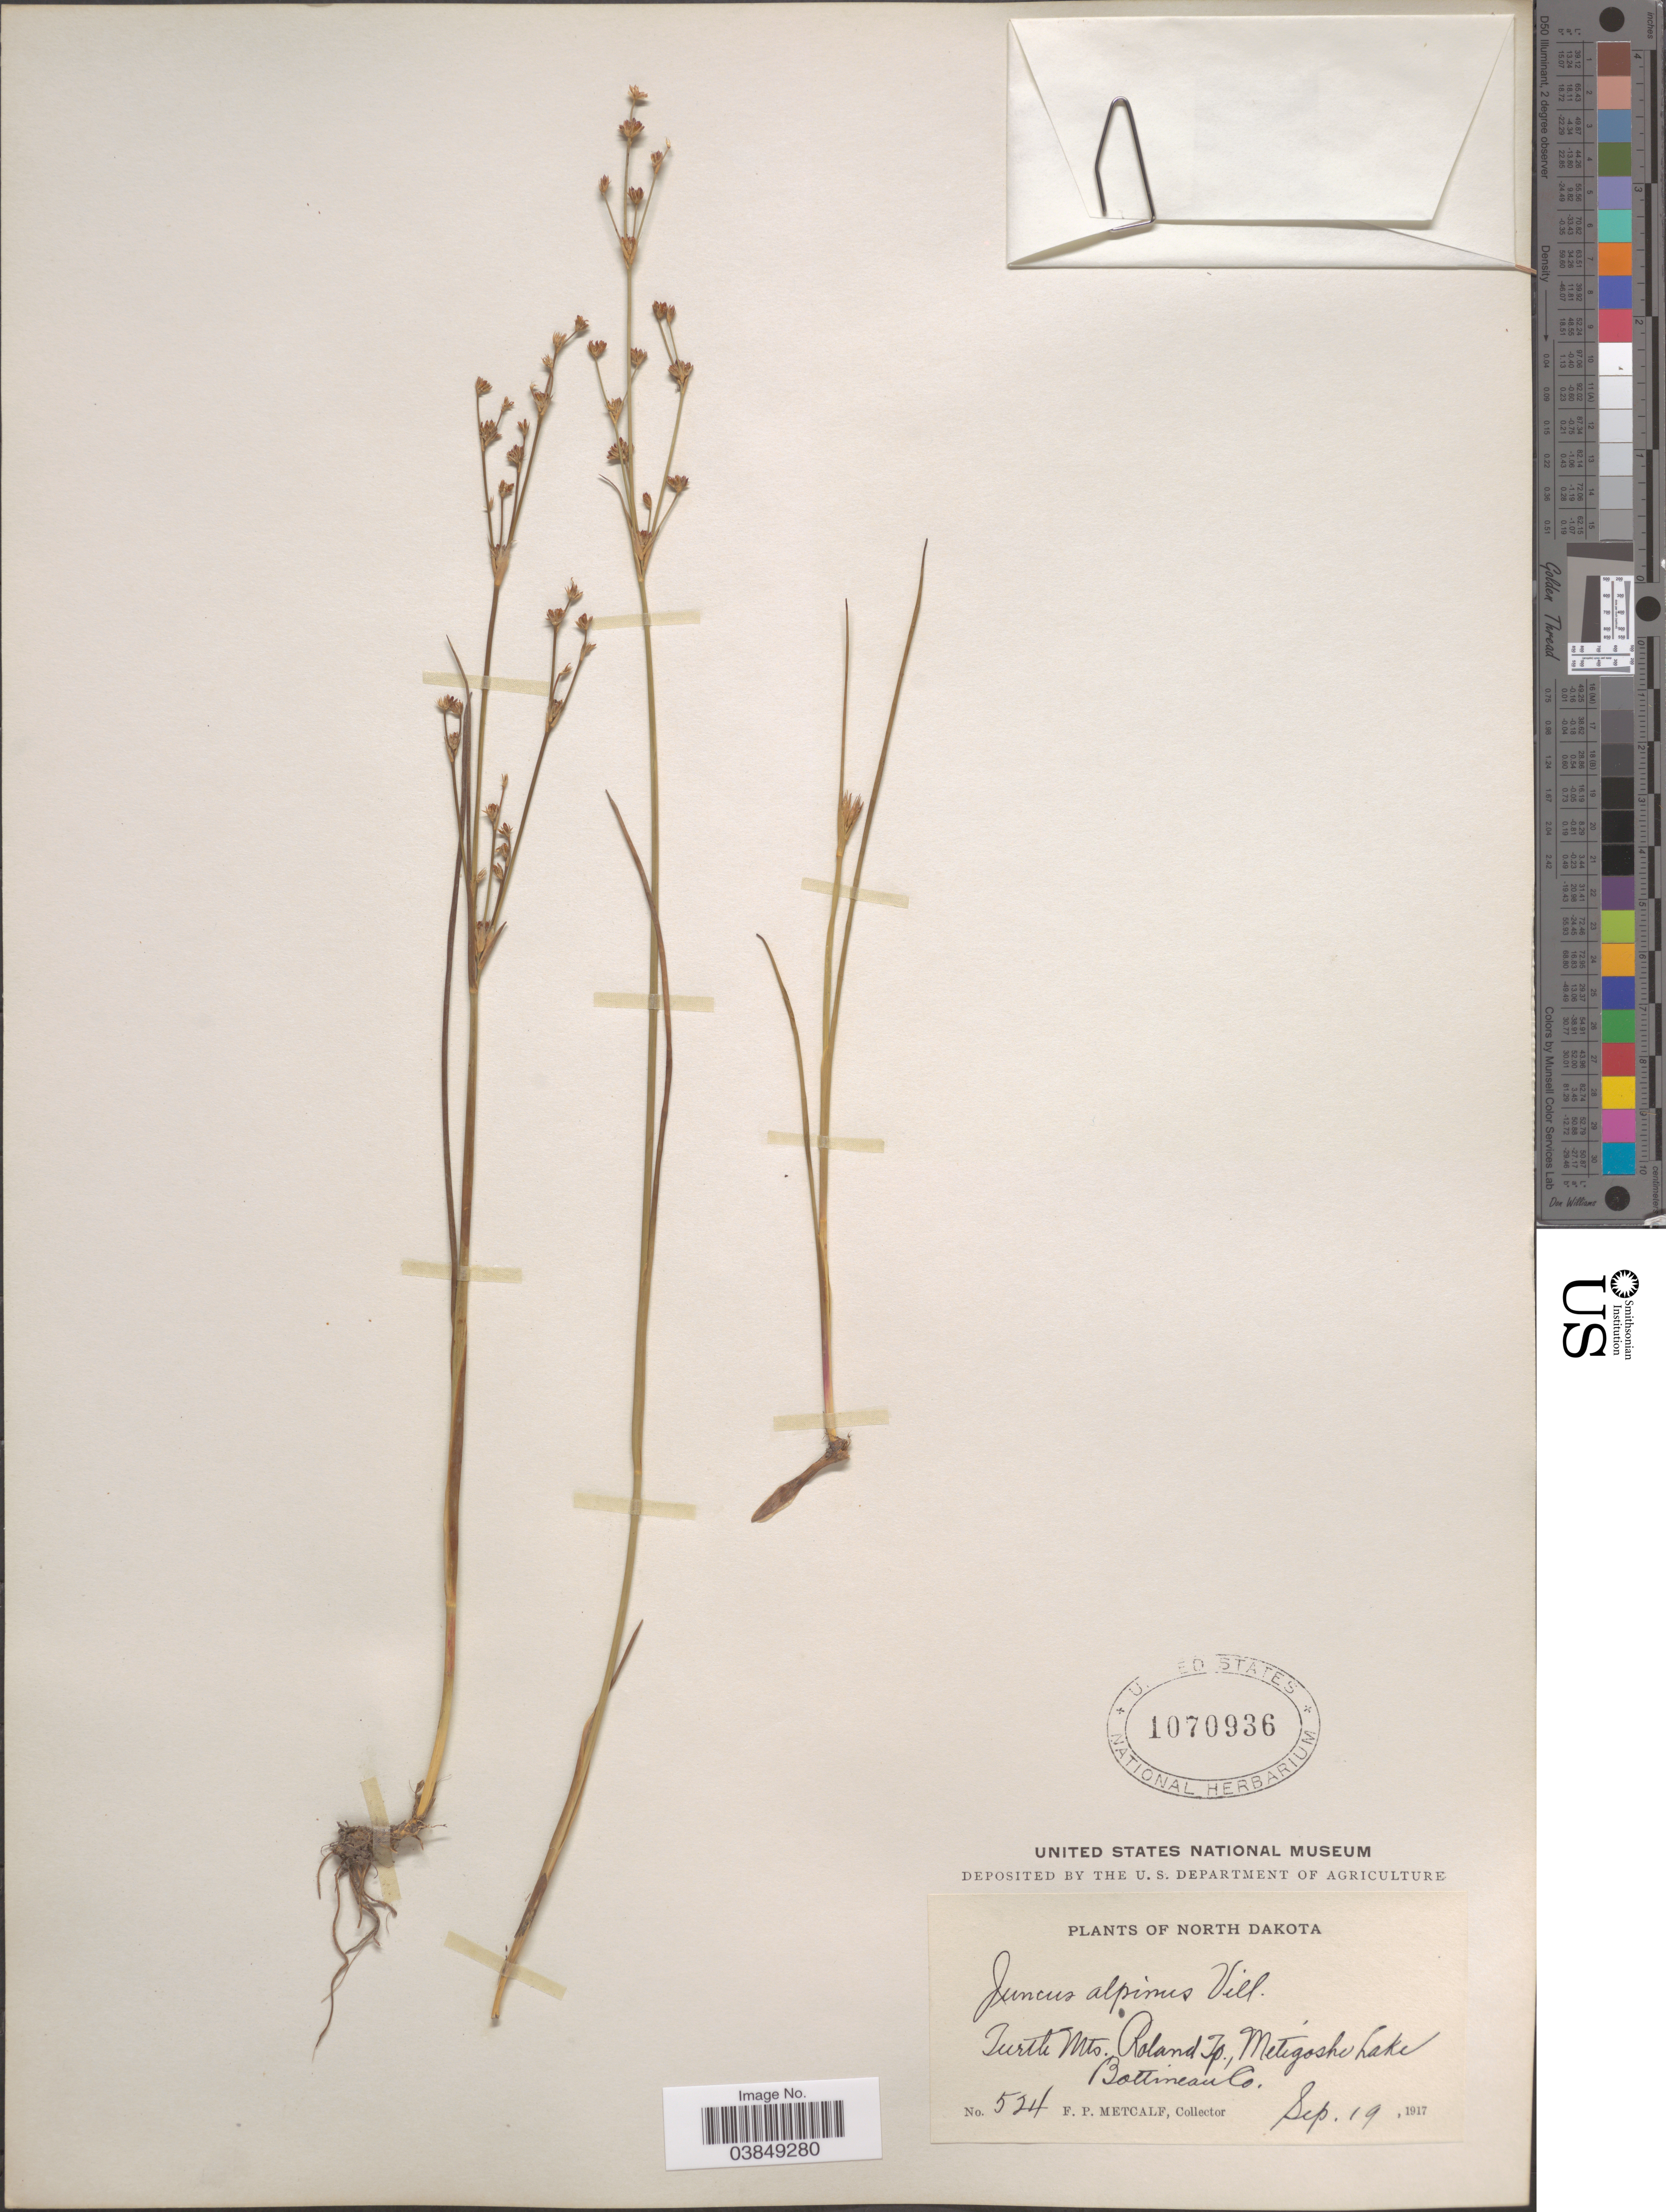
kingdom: Plantae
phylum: Tracheophyta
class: Liliopsida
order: Poales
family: Juncaceae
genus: Juncus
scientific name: Juncus rariflorus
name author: Hartm.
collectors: F. Metcalf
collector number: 524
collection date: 1917-09-19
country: United States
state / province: North Dakota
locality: Turtle Mts. Roland Tp., Metigoshe Lake, Bottineau Co.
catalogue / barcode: US 1070936